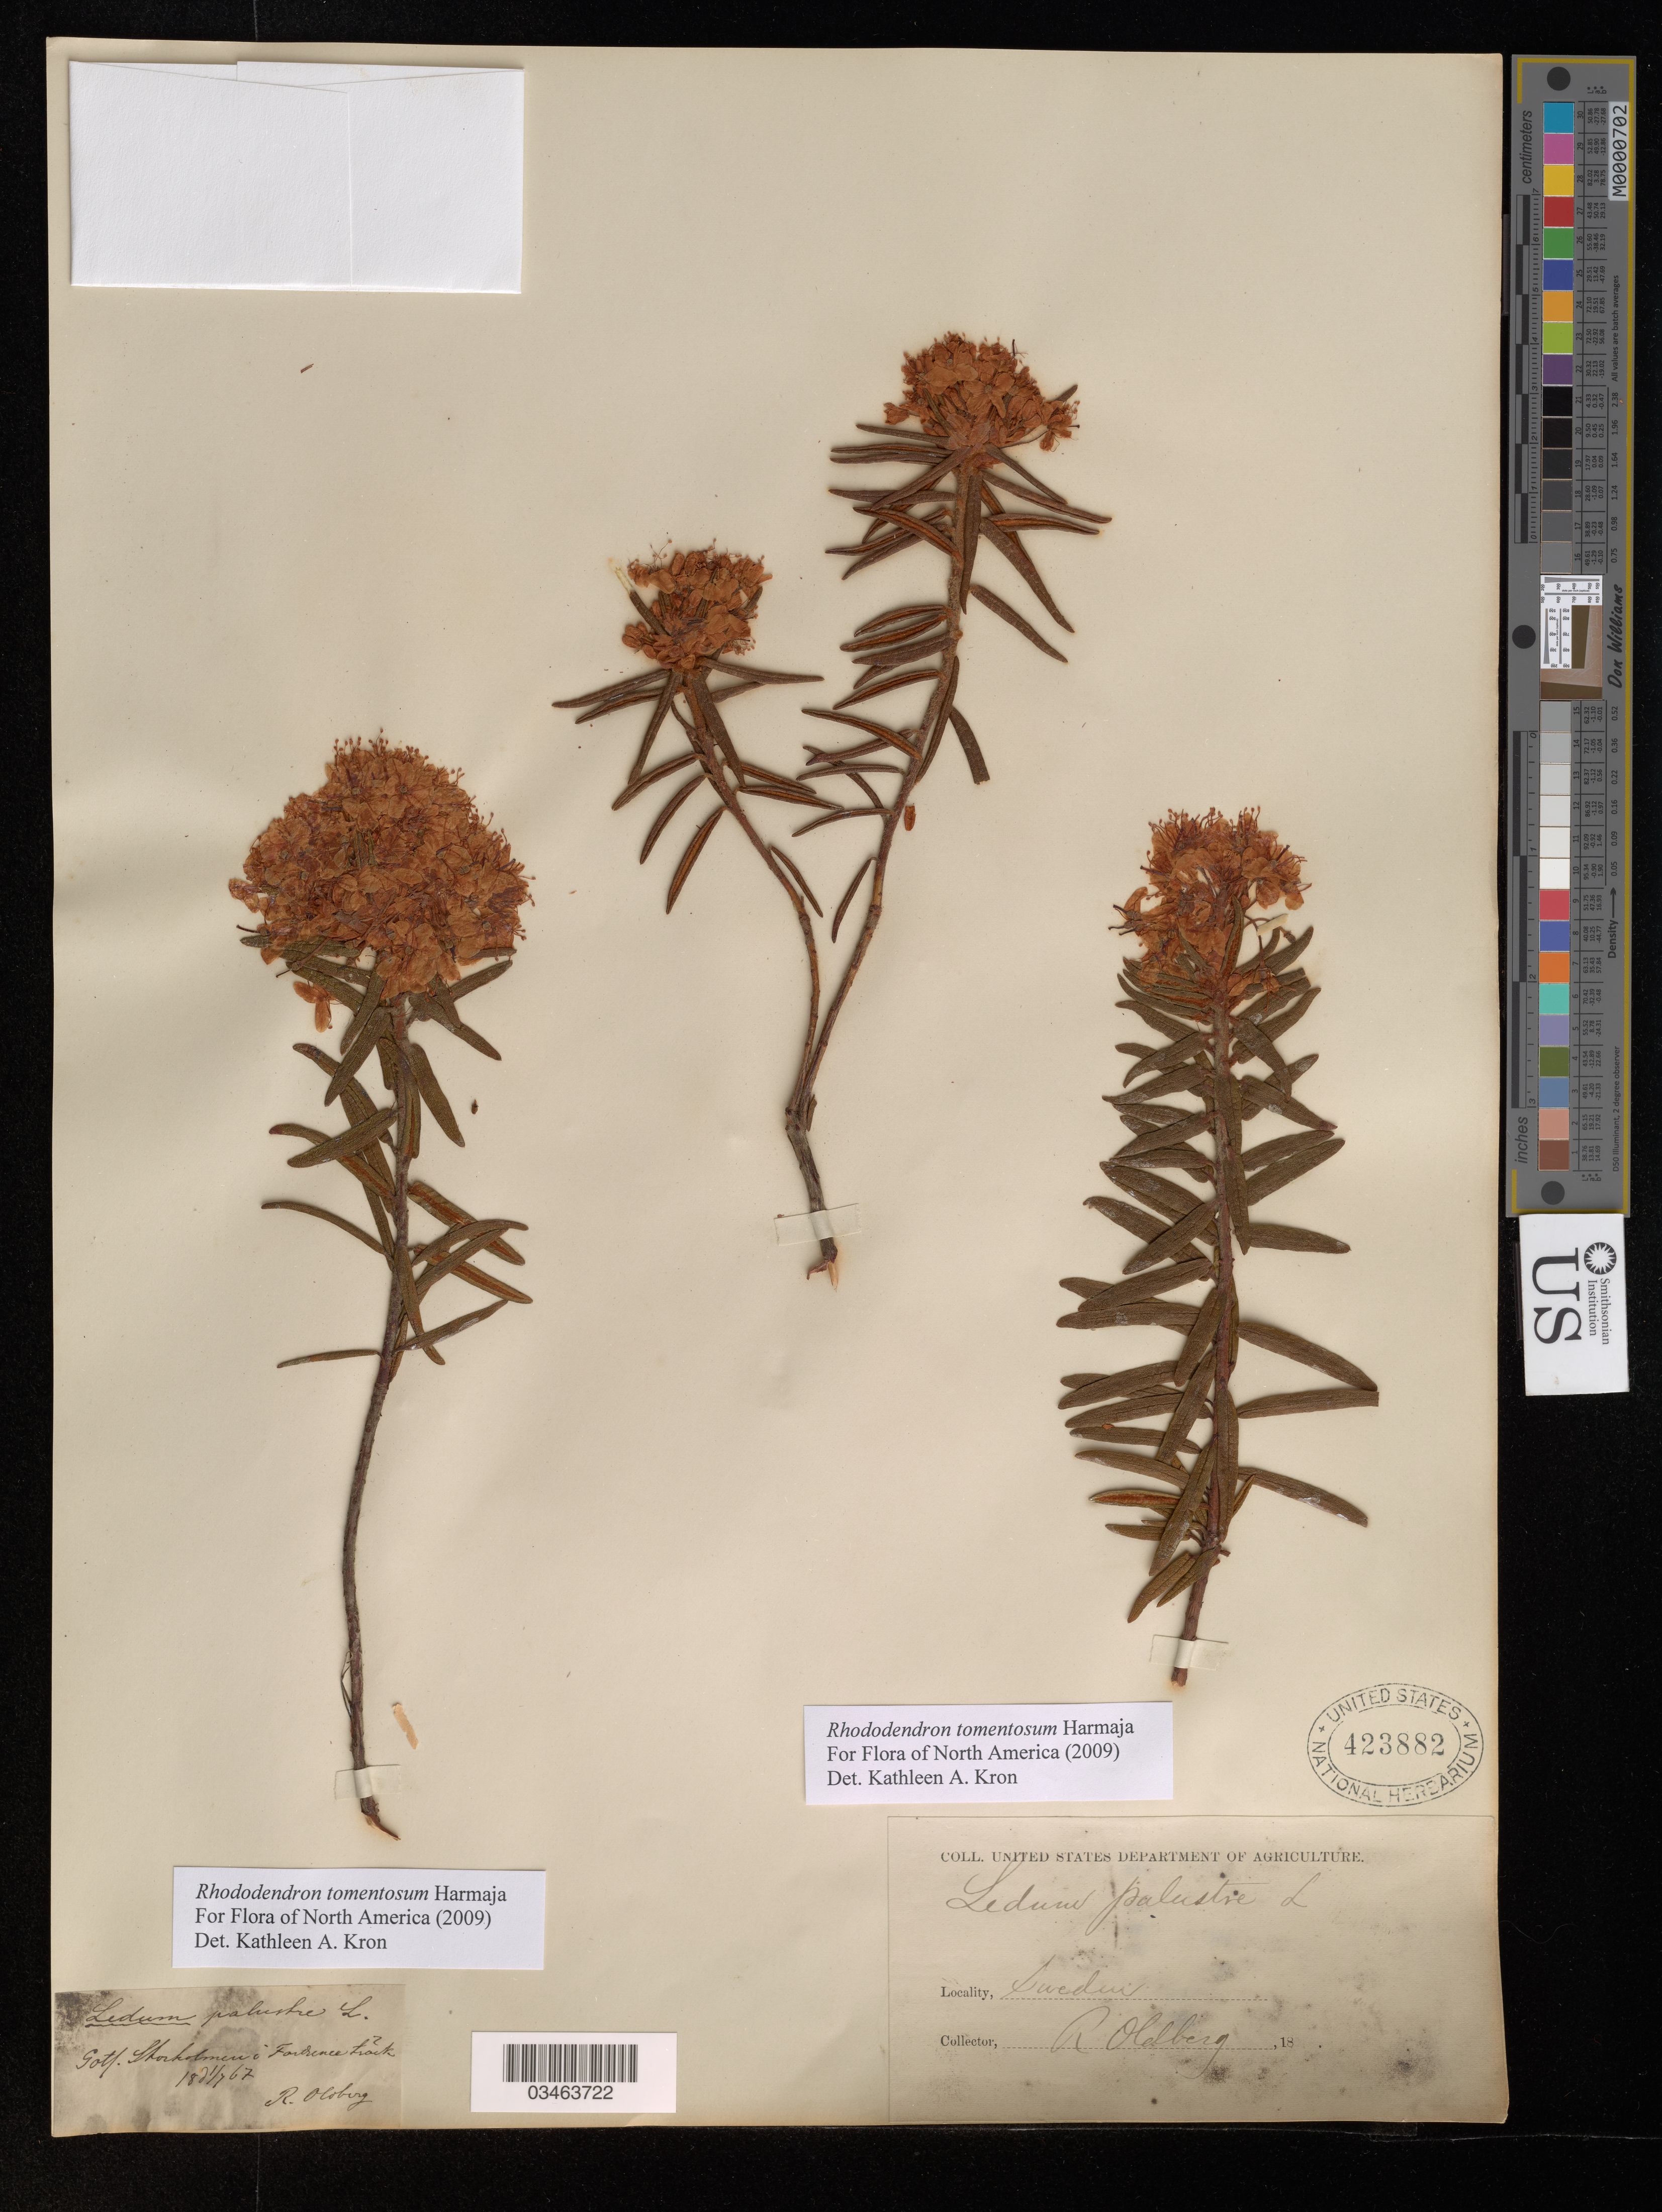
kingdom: Plantae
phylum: Tracheophyta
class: Magnoliopsida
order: Ericales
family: Ericaceae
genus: Rhododendron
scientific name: Rhododendron tomentosum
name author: Harmaja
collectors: R. Oldberg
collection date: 1867-07-01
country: Sweden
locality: Gotl. Skorkolmen i Fordeneetrock.*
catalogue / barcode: US 423882